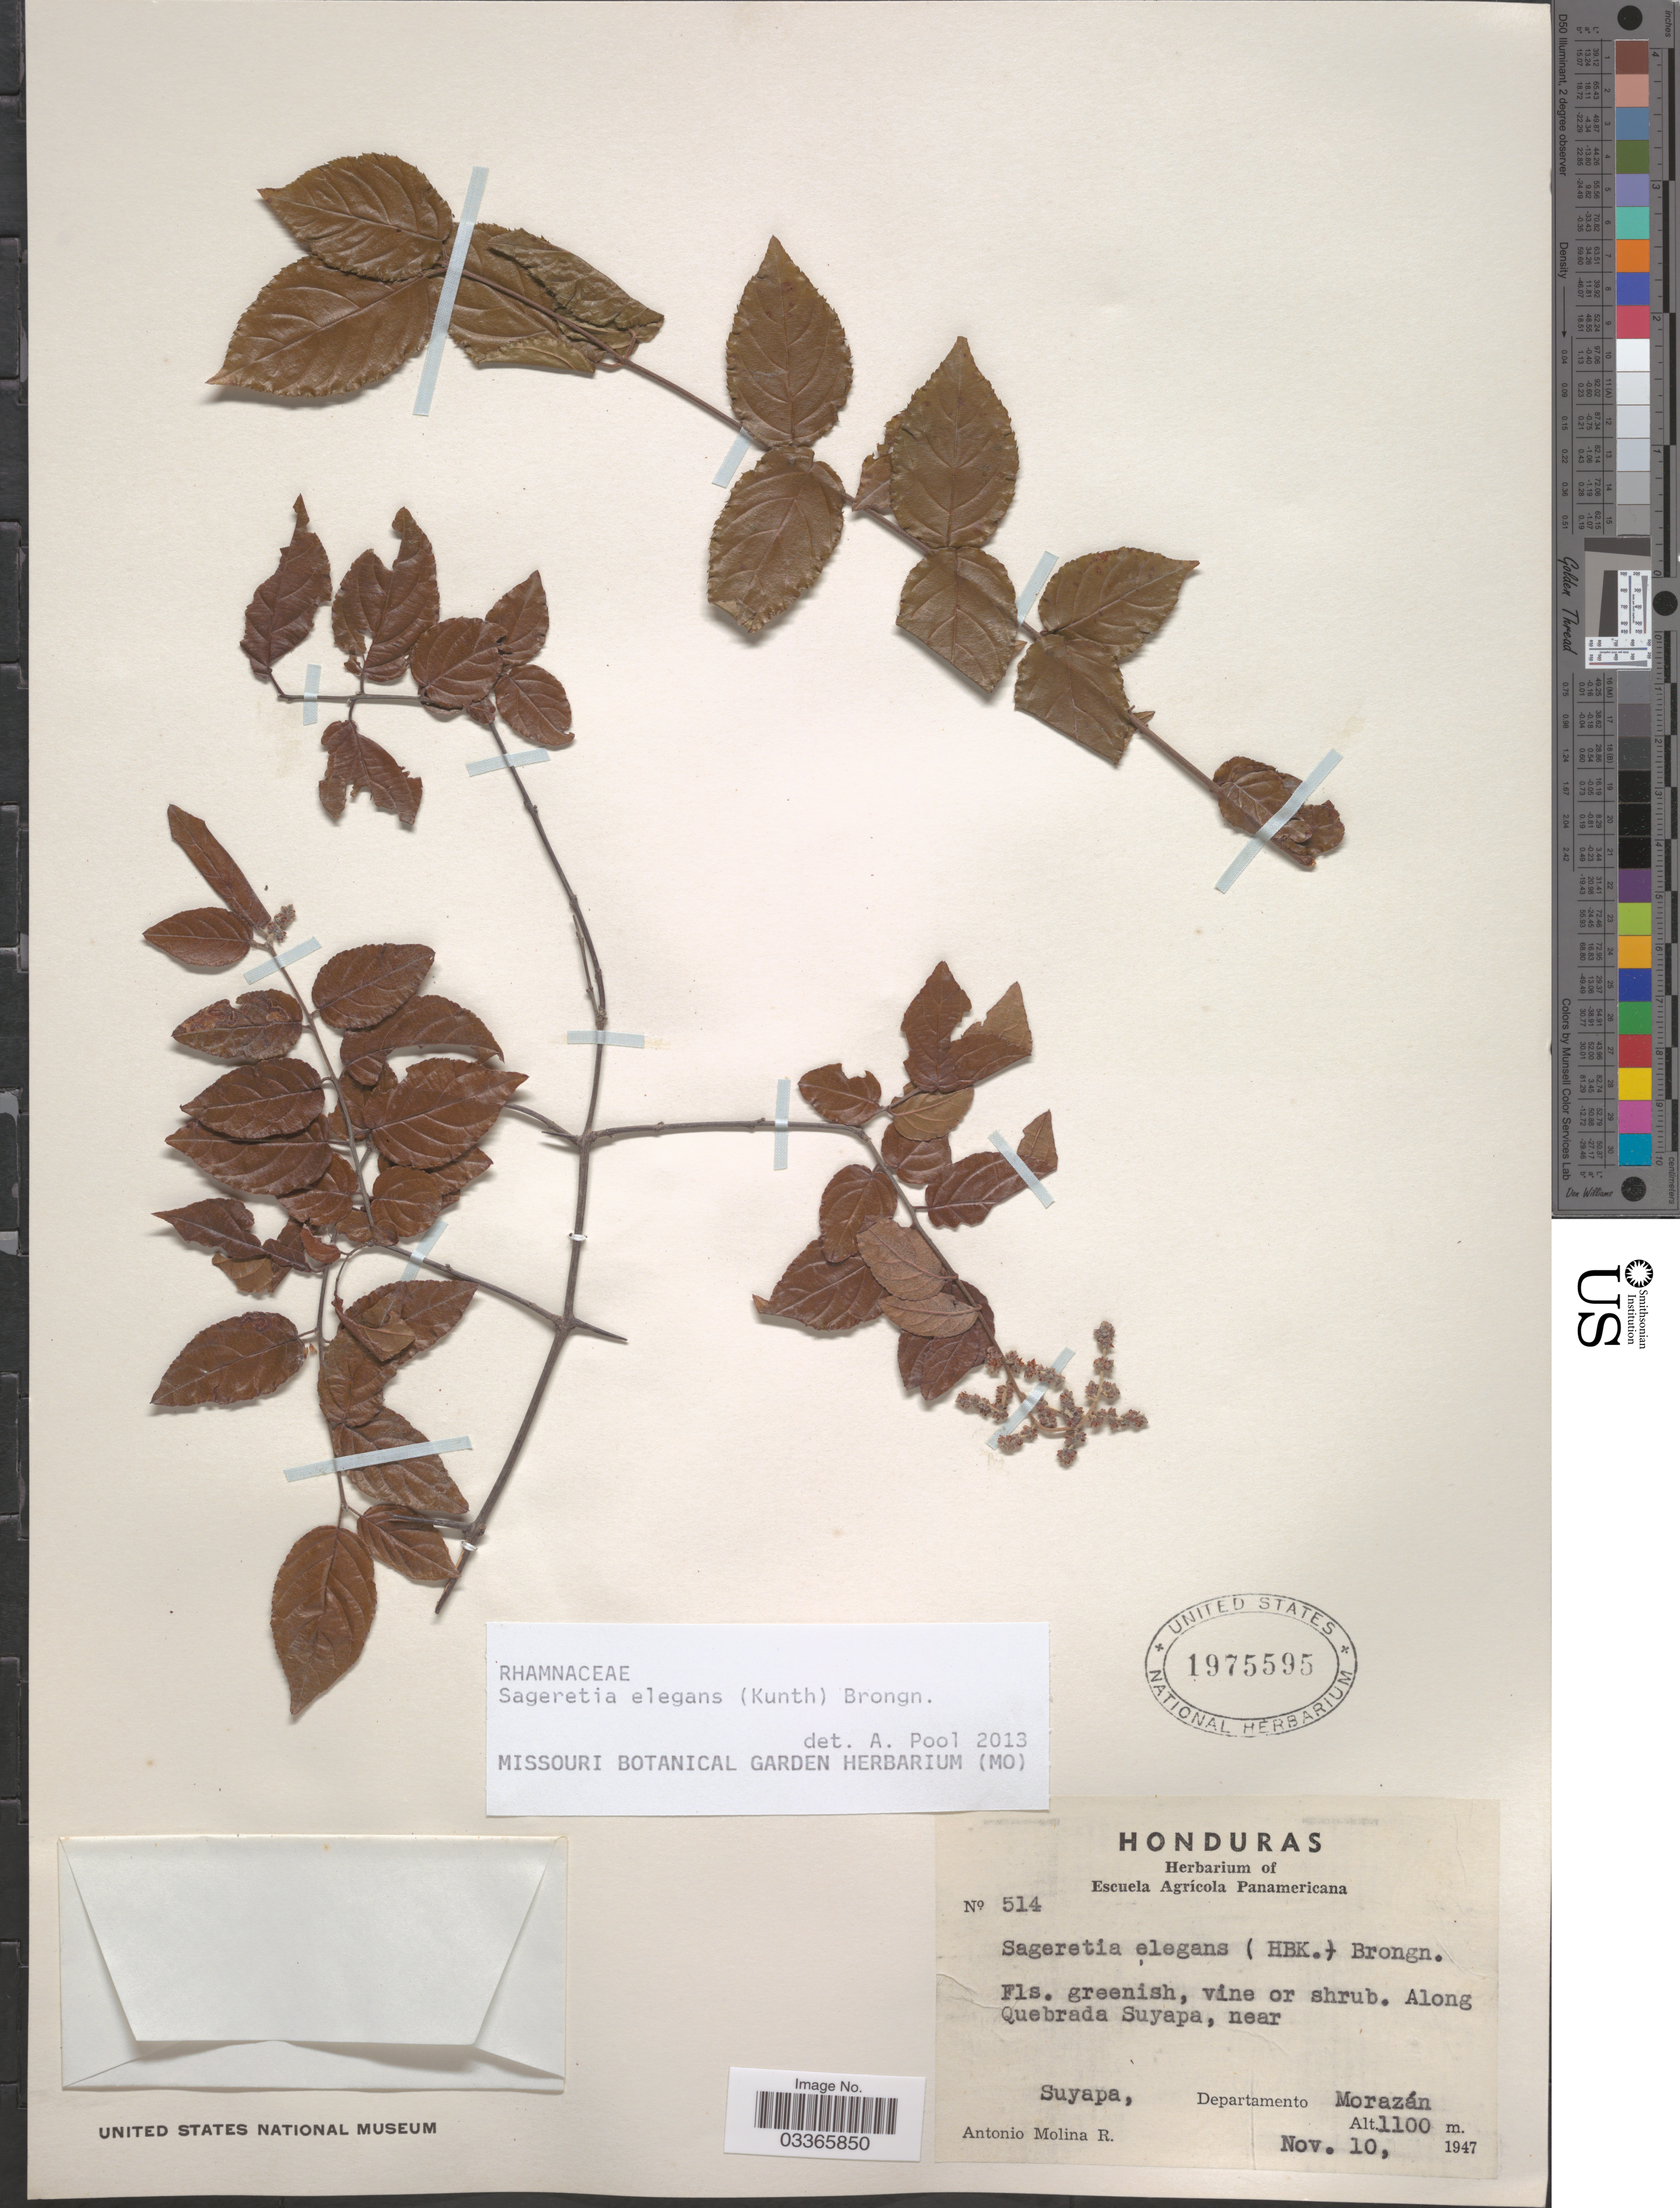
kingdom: Plantae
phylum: Tracheophyta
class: Magnoliopsida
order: Rosales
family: Rhamnaceae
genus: Sageretia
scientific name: Sageretia elegans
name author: (Kunth) Brongn.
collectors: A. Molina R.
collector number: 514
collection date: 1947-11-10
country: Honduras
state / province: Fco. Morazán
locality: Along Quebrada Suyapa, near Suyapa, Departamento Morazán.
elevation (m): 1100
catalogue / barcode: US 1975595